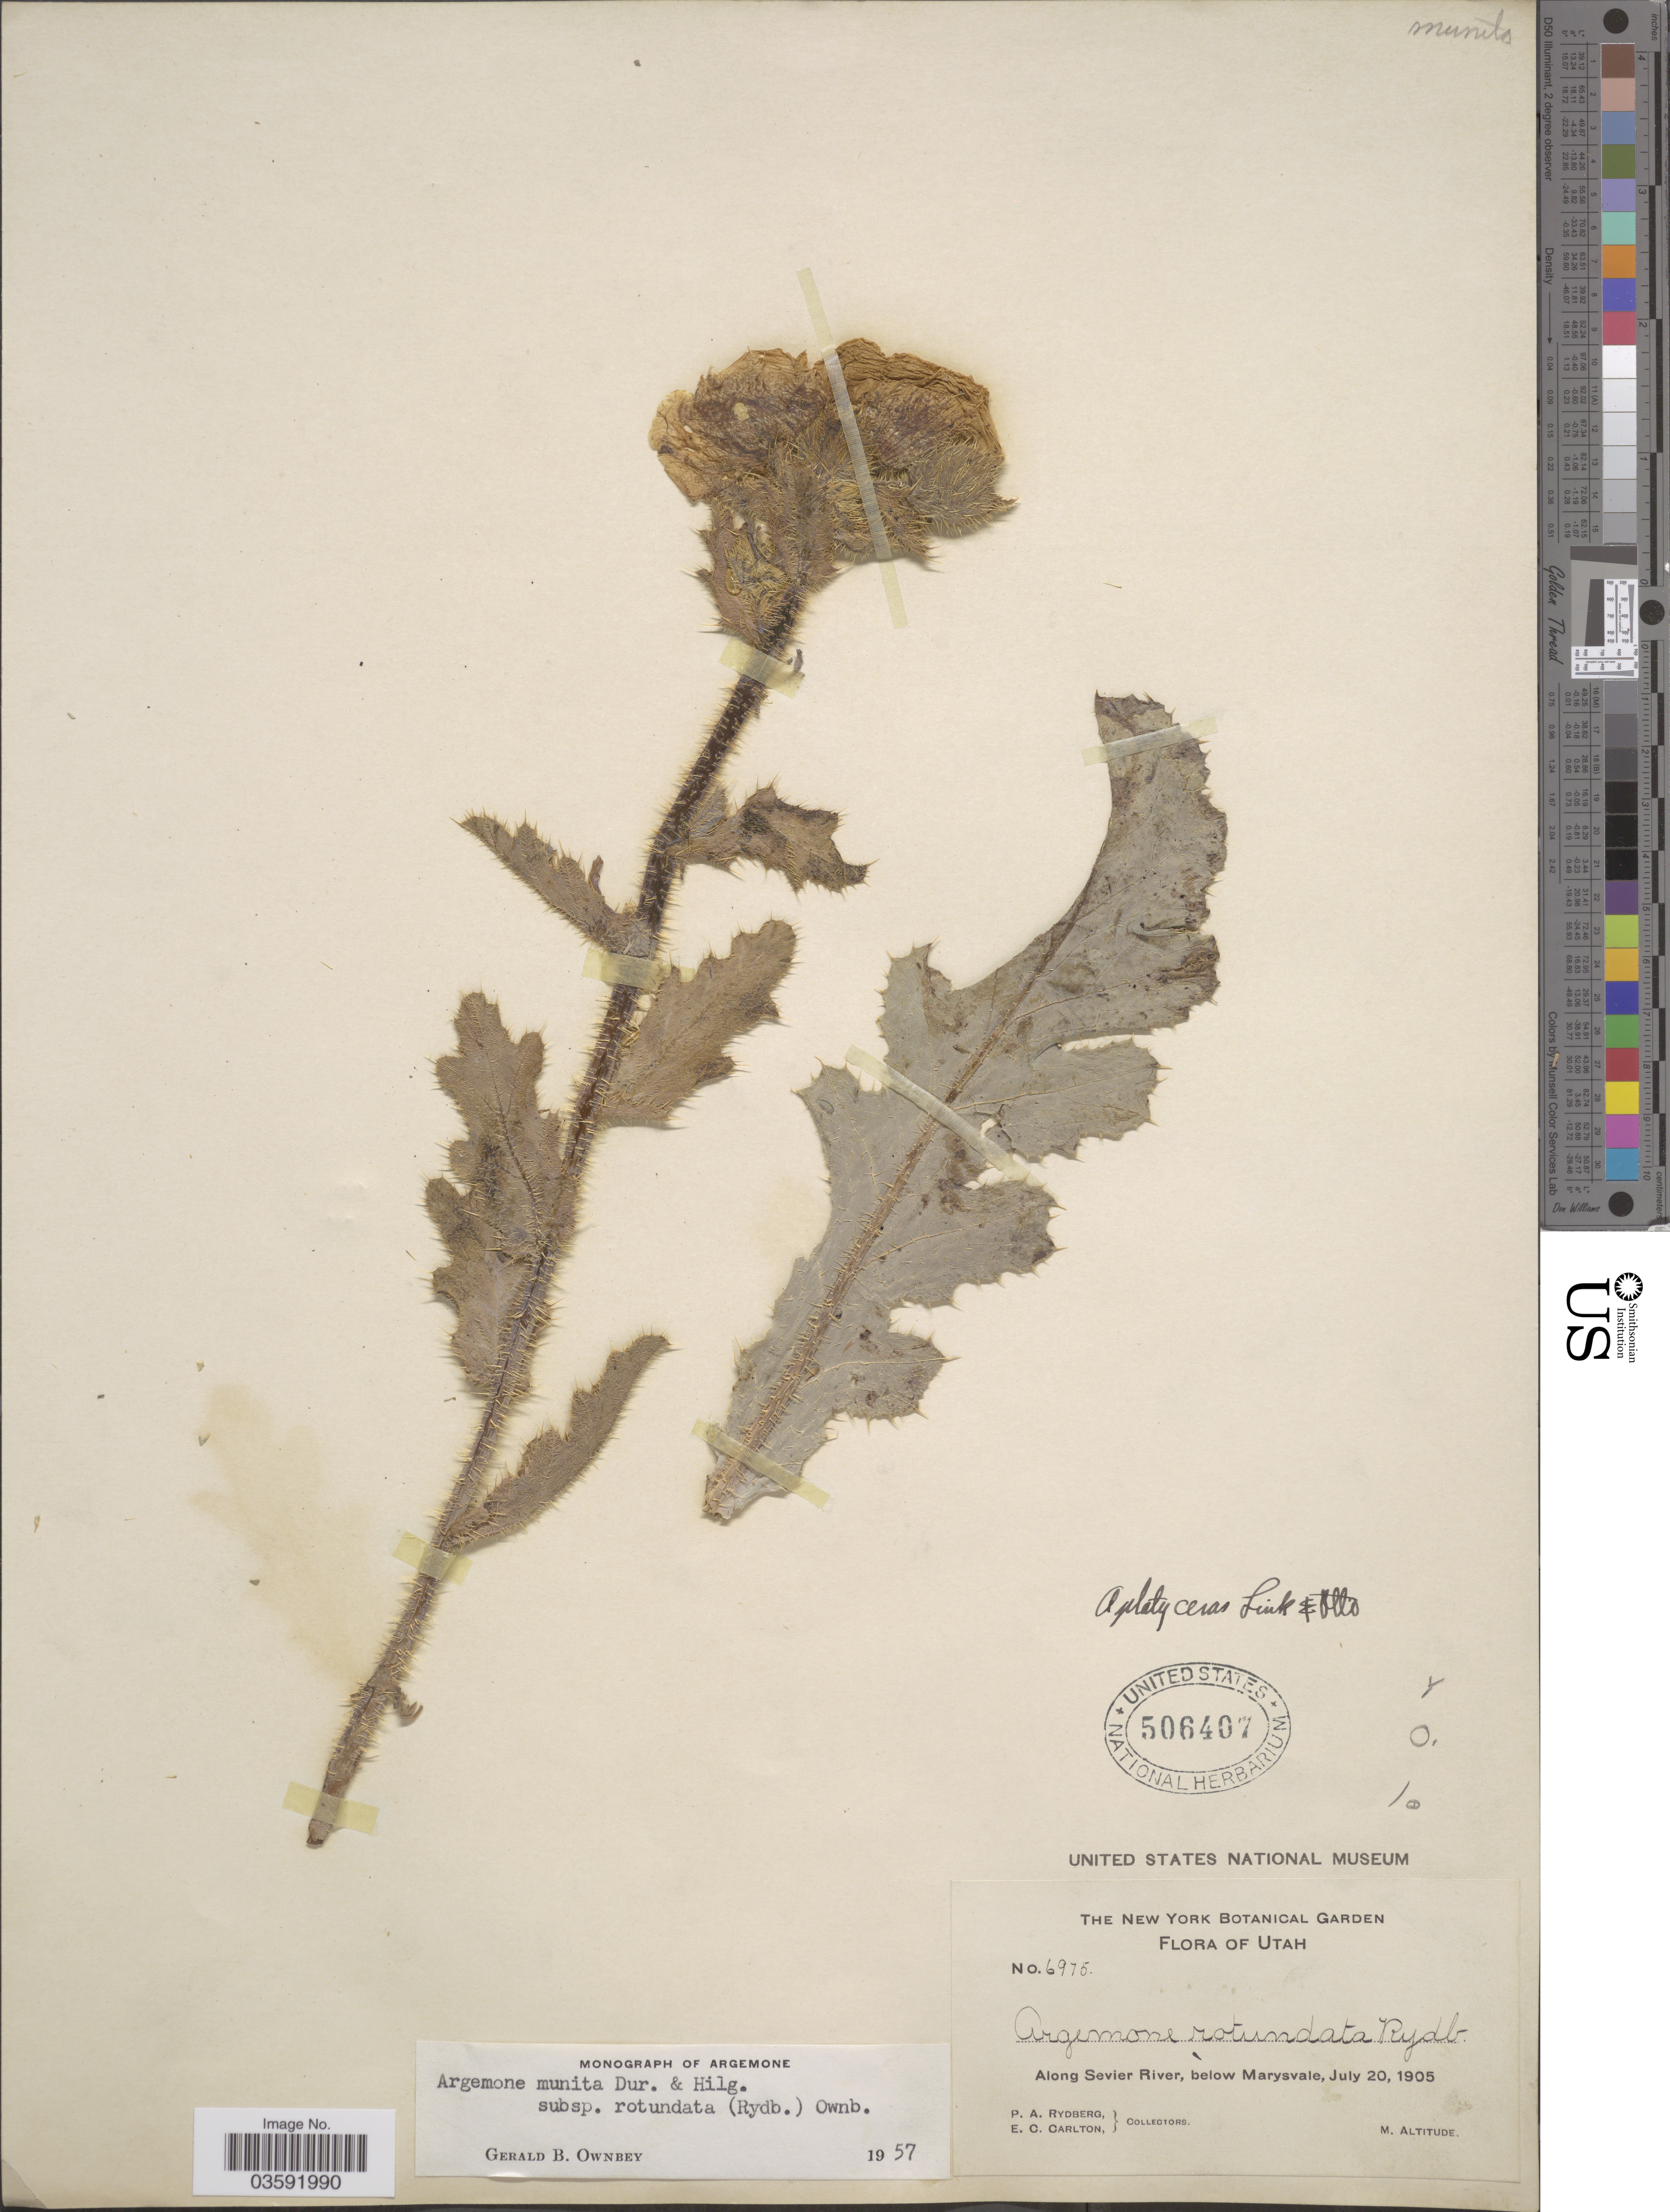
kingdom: Plantae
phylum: Tracheophyta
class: Magnoliopsida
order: Ranunculales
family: Papaveraceae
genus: Argemone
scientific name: Argemone munita subsp. rotundata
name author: (Rydb.) G.B. Ownbey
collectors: P. A. Rydberg & E. Carlton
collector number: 6975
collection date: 1905-07-20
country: United States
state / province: Utah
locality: Along Sevier River, below Marysvale.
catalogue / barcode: US 506407